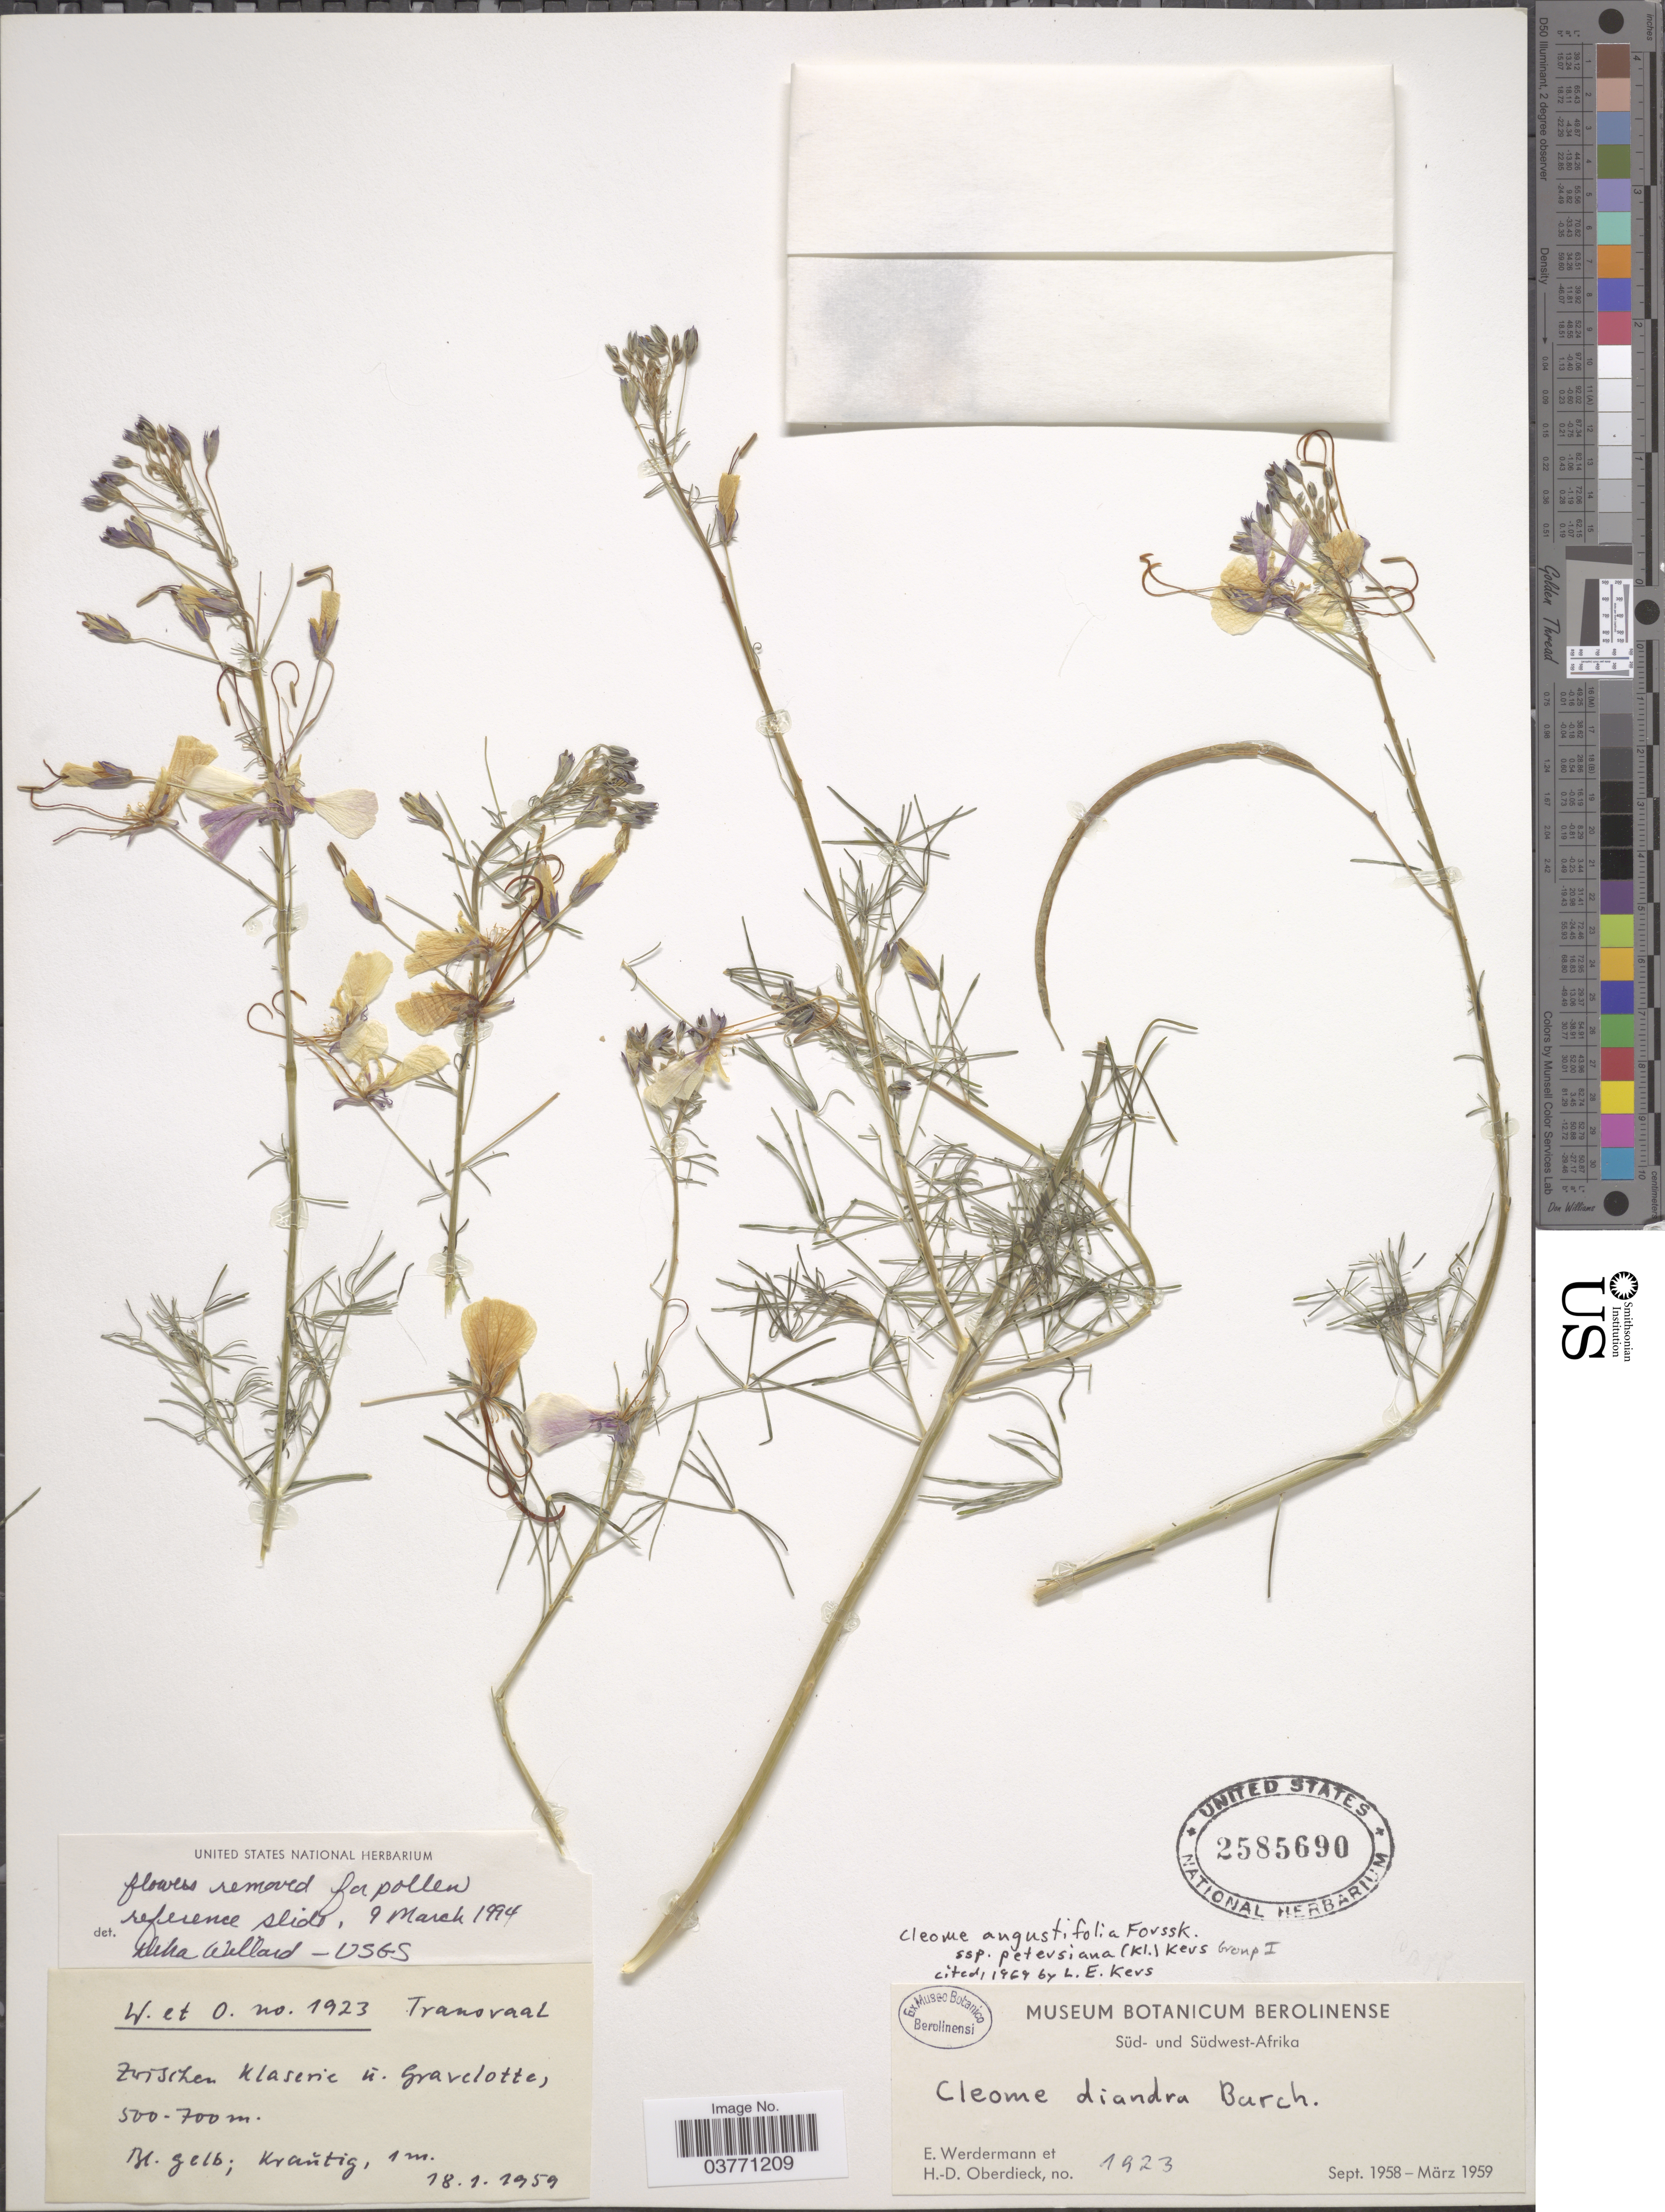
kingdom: Plantae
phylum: Tracheophyta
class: Magnoliopsida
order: Brassicales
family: Cleomaceae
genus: Coalisina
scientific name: Coalisina angustifolia var. petersiana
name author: (Klotzsch) Roalson & J.C. Hall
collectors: E. Werdermann & H. Oberdieck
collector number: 1923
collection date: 1959-01-18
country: South Africa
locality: Süd-Afrika. Transvaal. Zwischen Klaserie ū. Gravelotte.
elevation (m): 500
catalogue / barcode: US 2585690